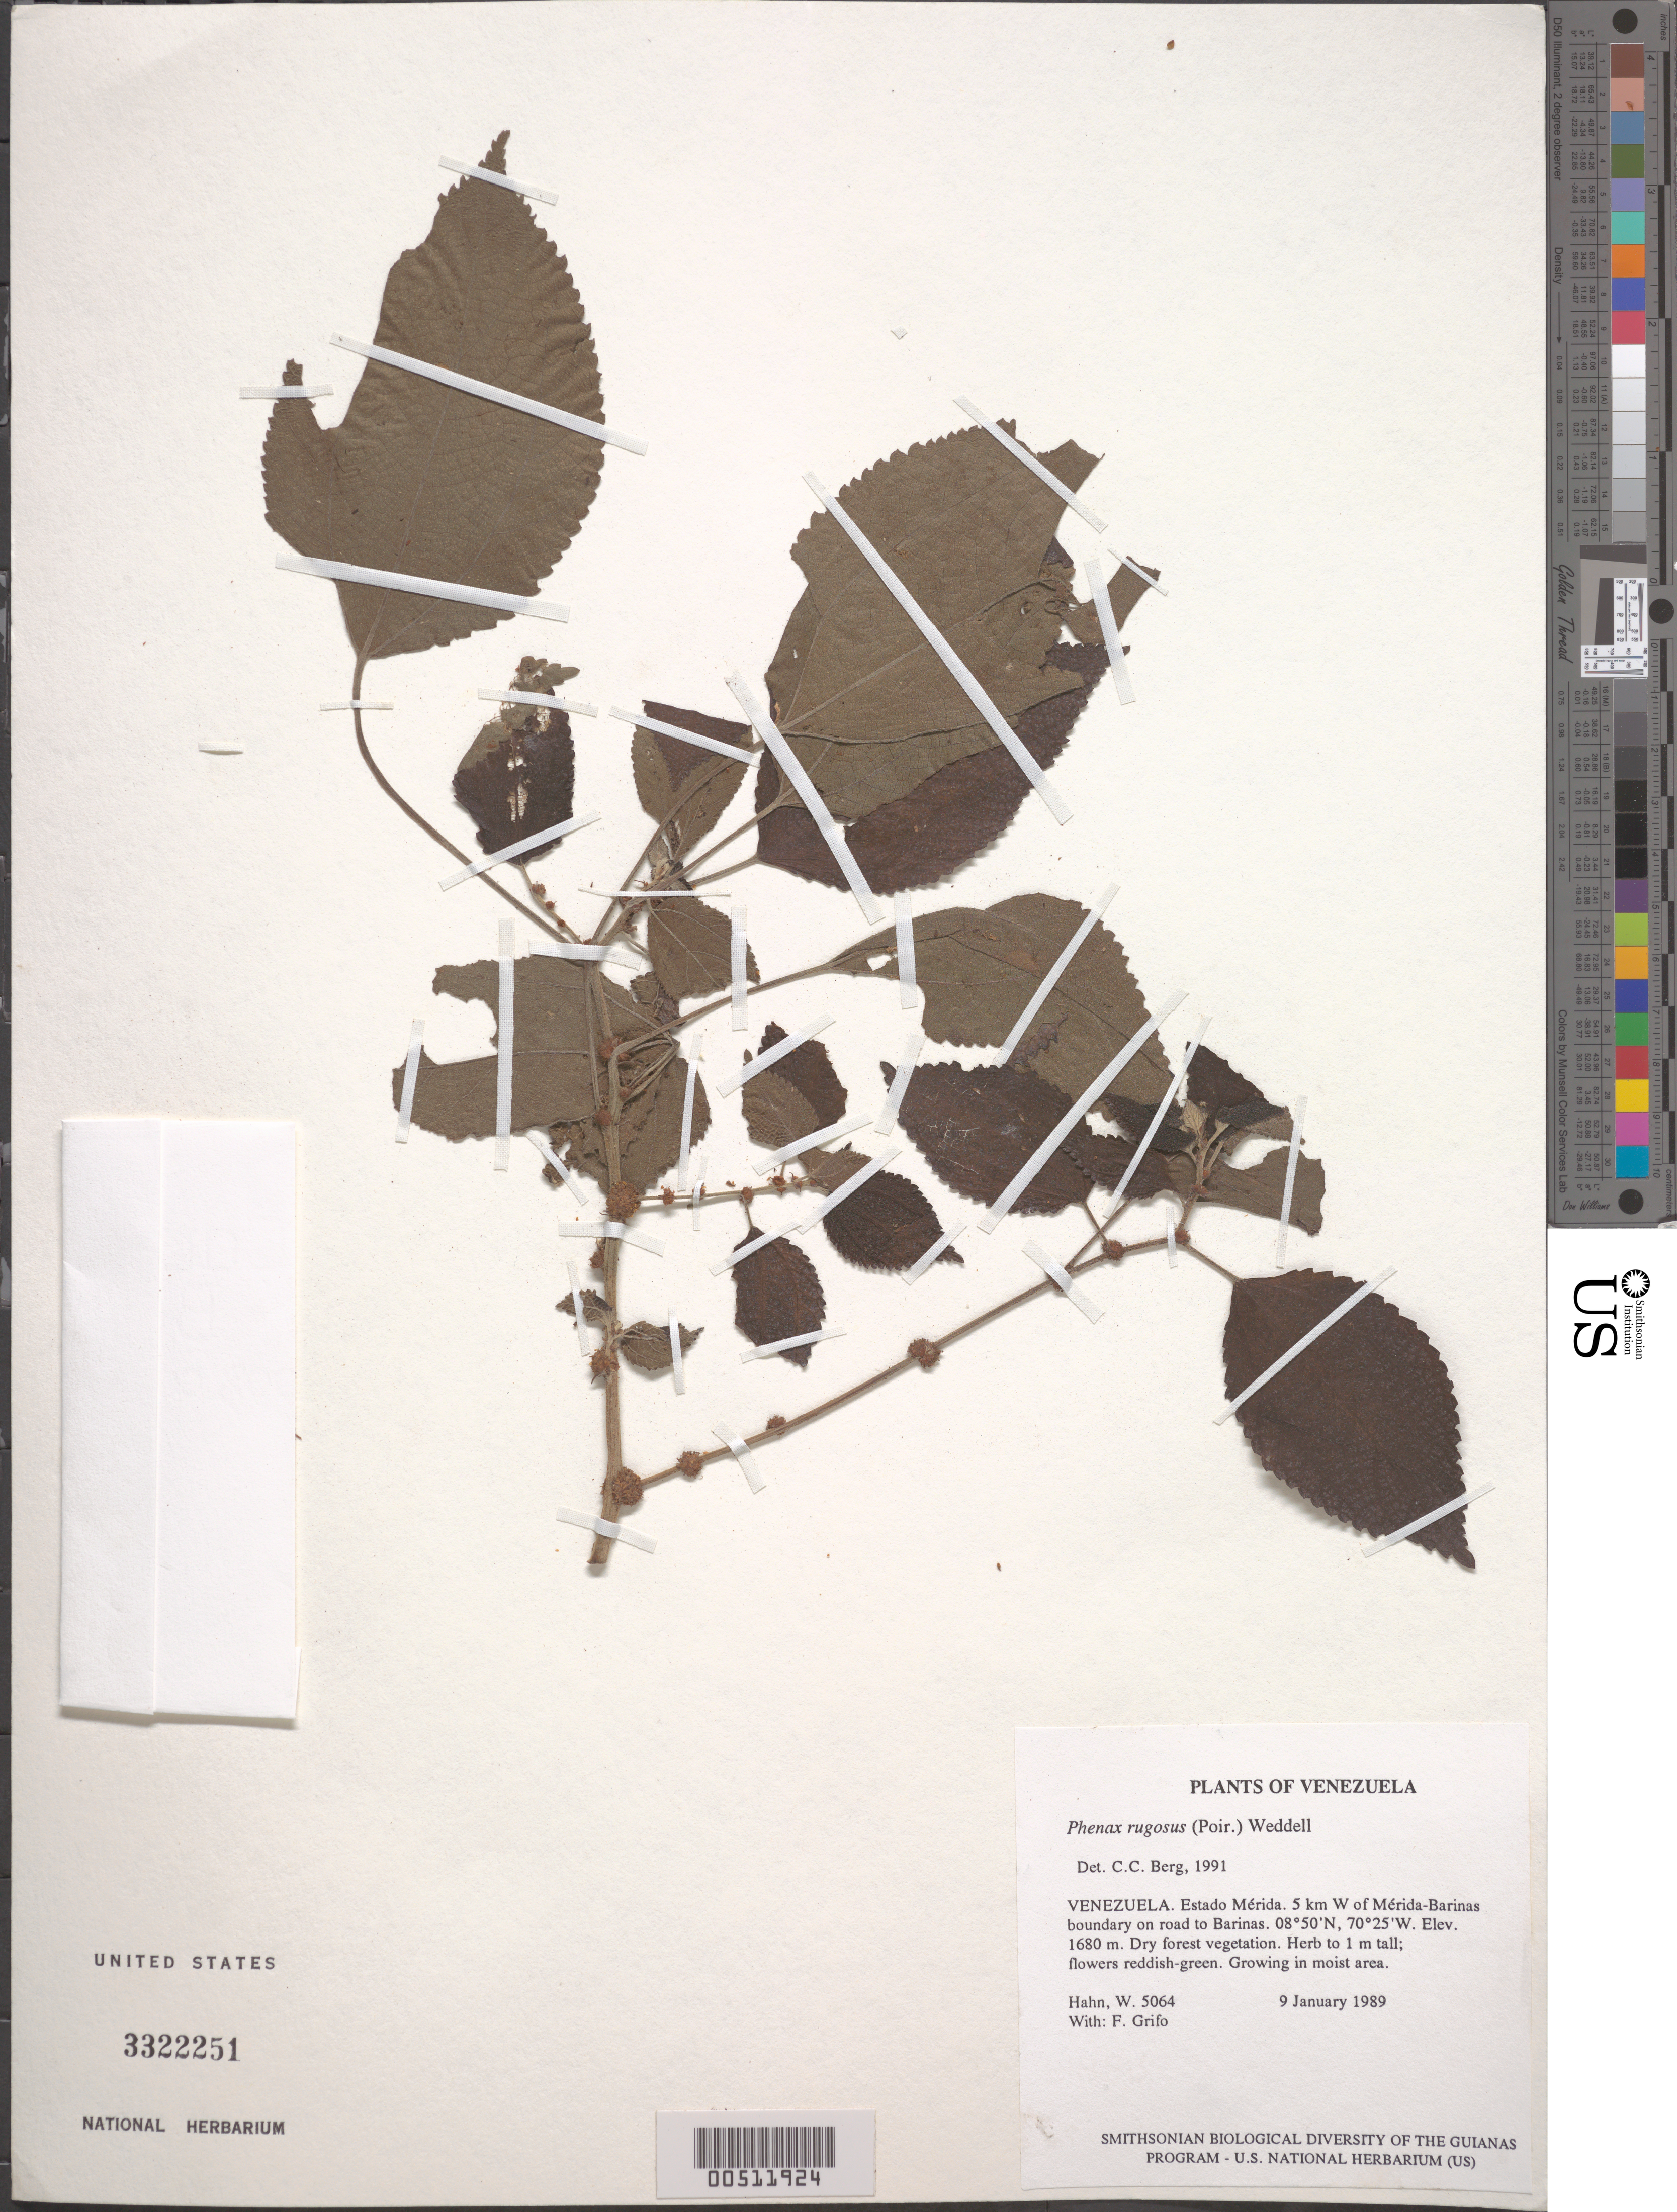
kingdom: Plantae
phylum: Tracheophyta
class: Magnoliopsida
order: Rosales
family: Urticaceae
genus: Phenax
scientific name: Phenax rugosus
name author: (Poir.) Wedd.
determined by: Berg, C. C.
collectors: W. Hahn & F. Grifo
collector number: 5064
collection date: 1989-01-09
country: Venezuela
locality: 5 km W of Mérida-Barinas boundary on road to Barinas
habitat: Dry forest vegetation. Growing in moist area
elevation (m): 1680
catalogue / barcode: US 3322251